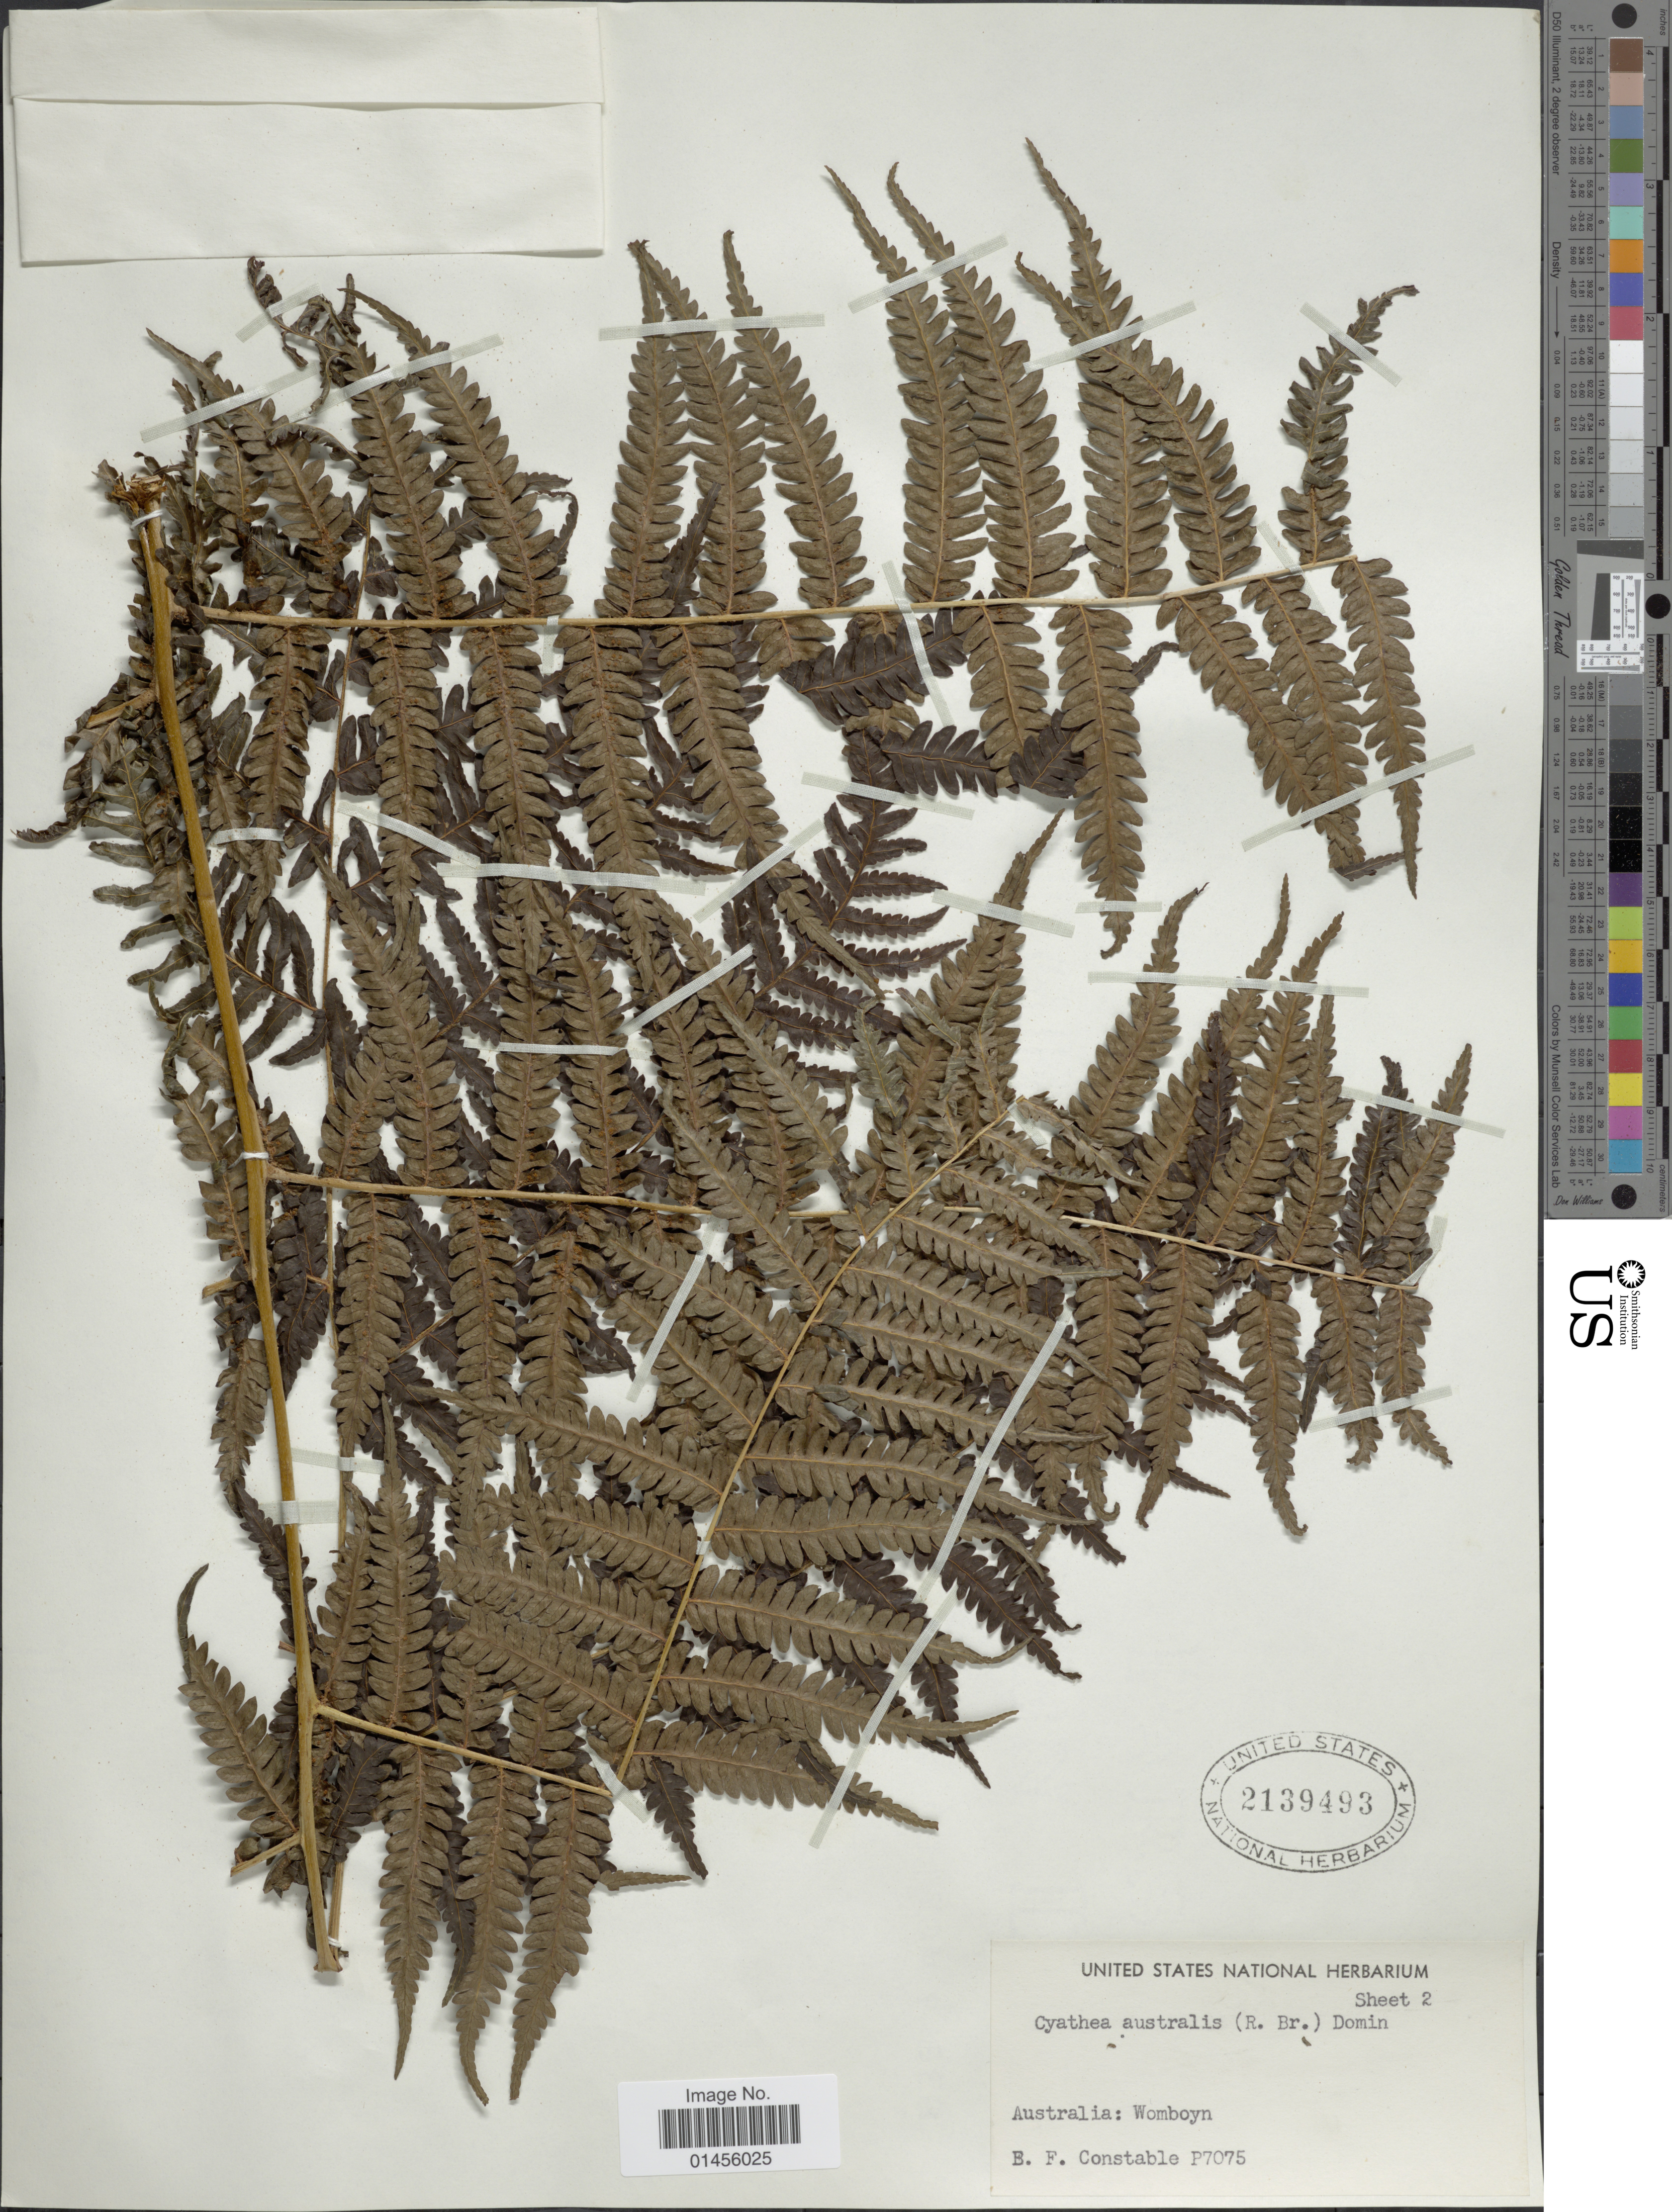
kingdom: Plantae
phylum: Tracheophyta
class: Polypodiopsida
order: Cyatheales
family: Cyatheaceae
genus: Alsophila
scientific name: Alsophila australis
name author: R. Br.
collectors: E. F. Constable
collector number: P7075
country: Australia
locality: Australia: Womboyn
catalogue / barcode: US 2139493